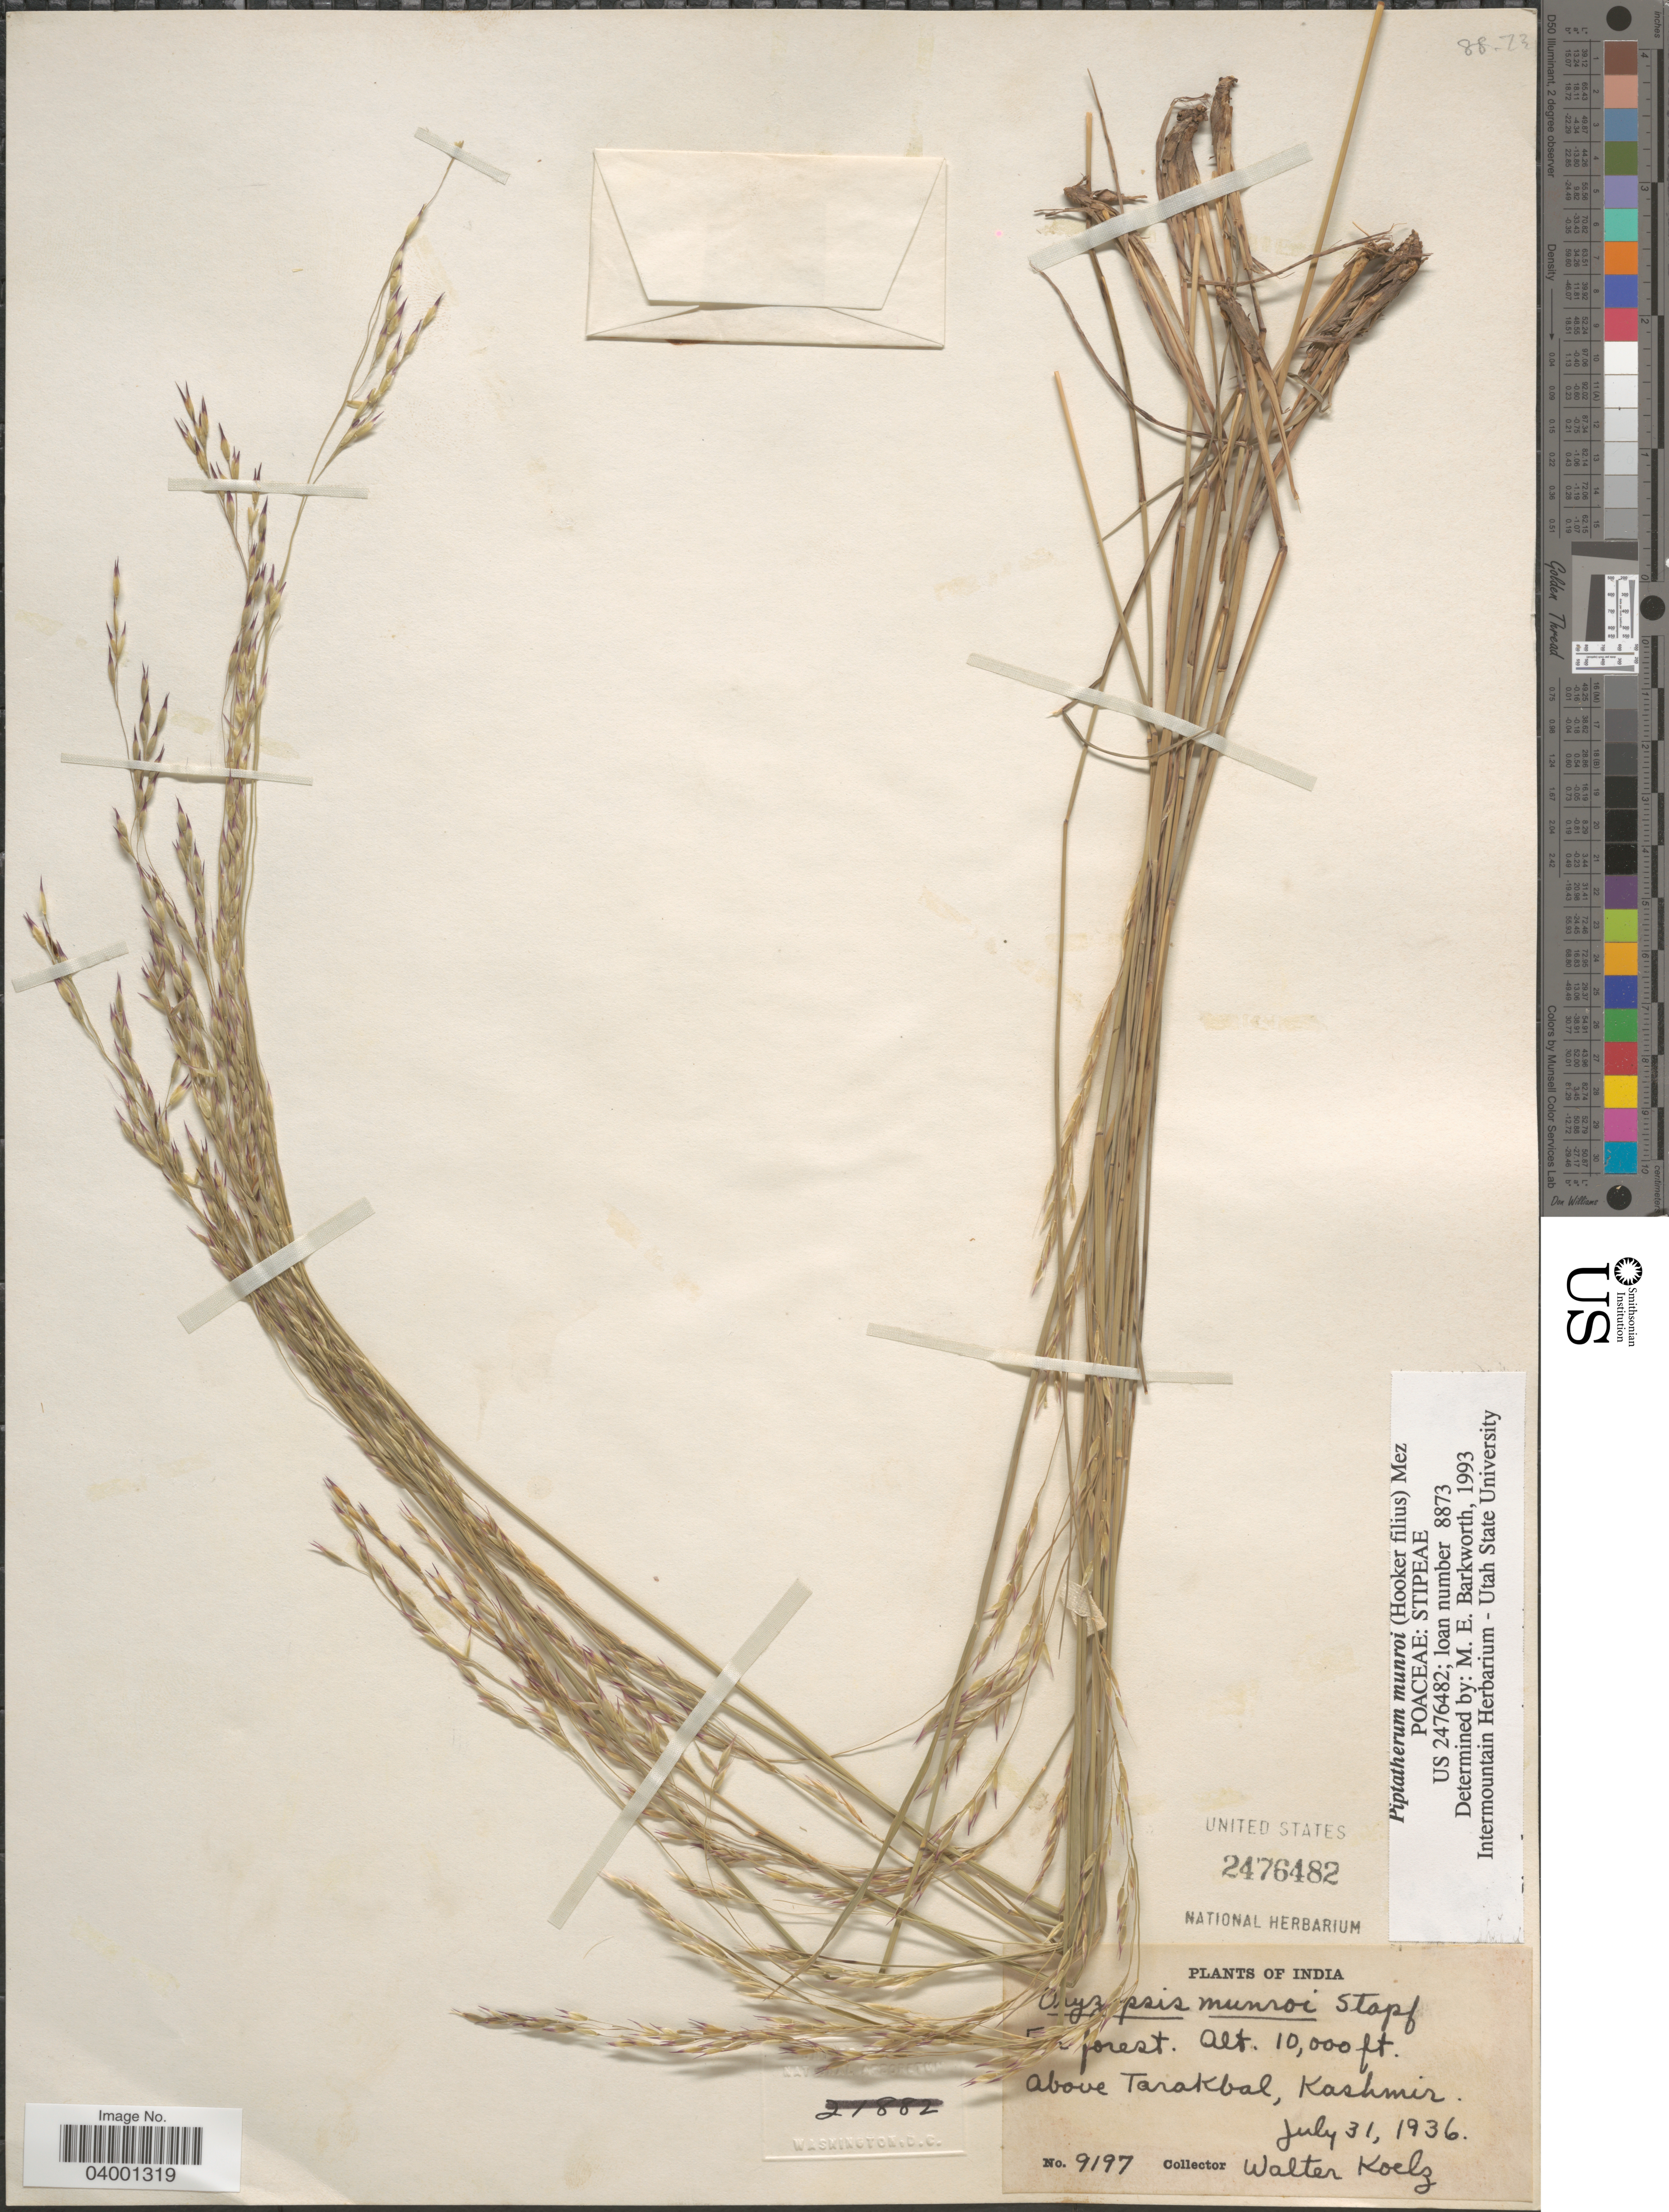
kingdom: Plantae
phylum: Tracheophyta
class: Liliopsida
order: Poales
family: Poaceae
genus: Piptatherum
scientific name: Piptatherum munroi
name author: (Stapf) Mez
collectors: W. N. Koelz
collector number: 9197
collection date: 1936-07-31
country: India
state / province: Jammu and Kashmir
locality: Above Tarakbal, Kashmir.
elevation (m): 3048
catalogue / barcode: US 2476482